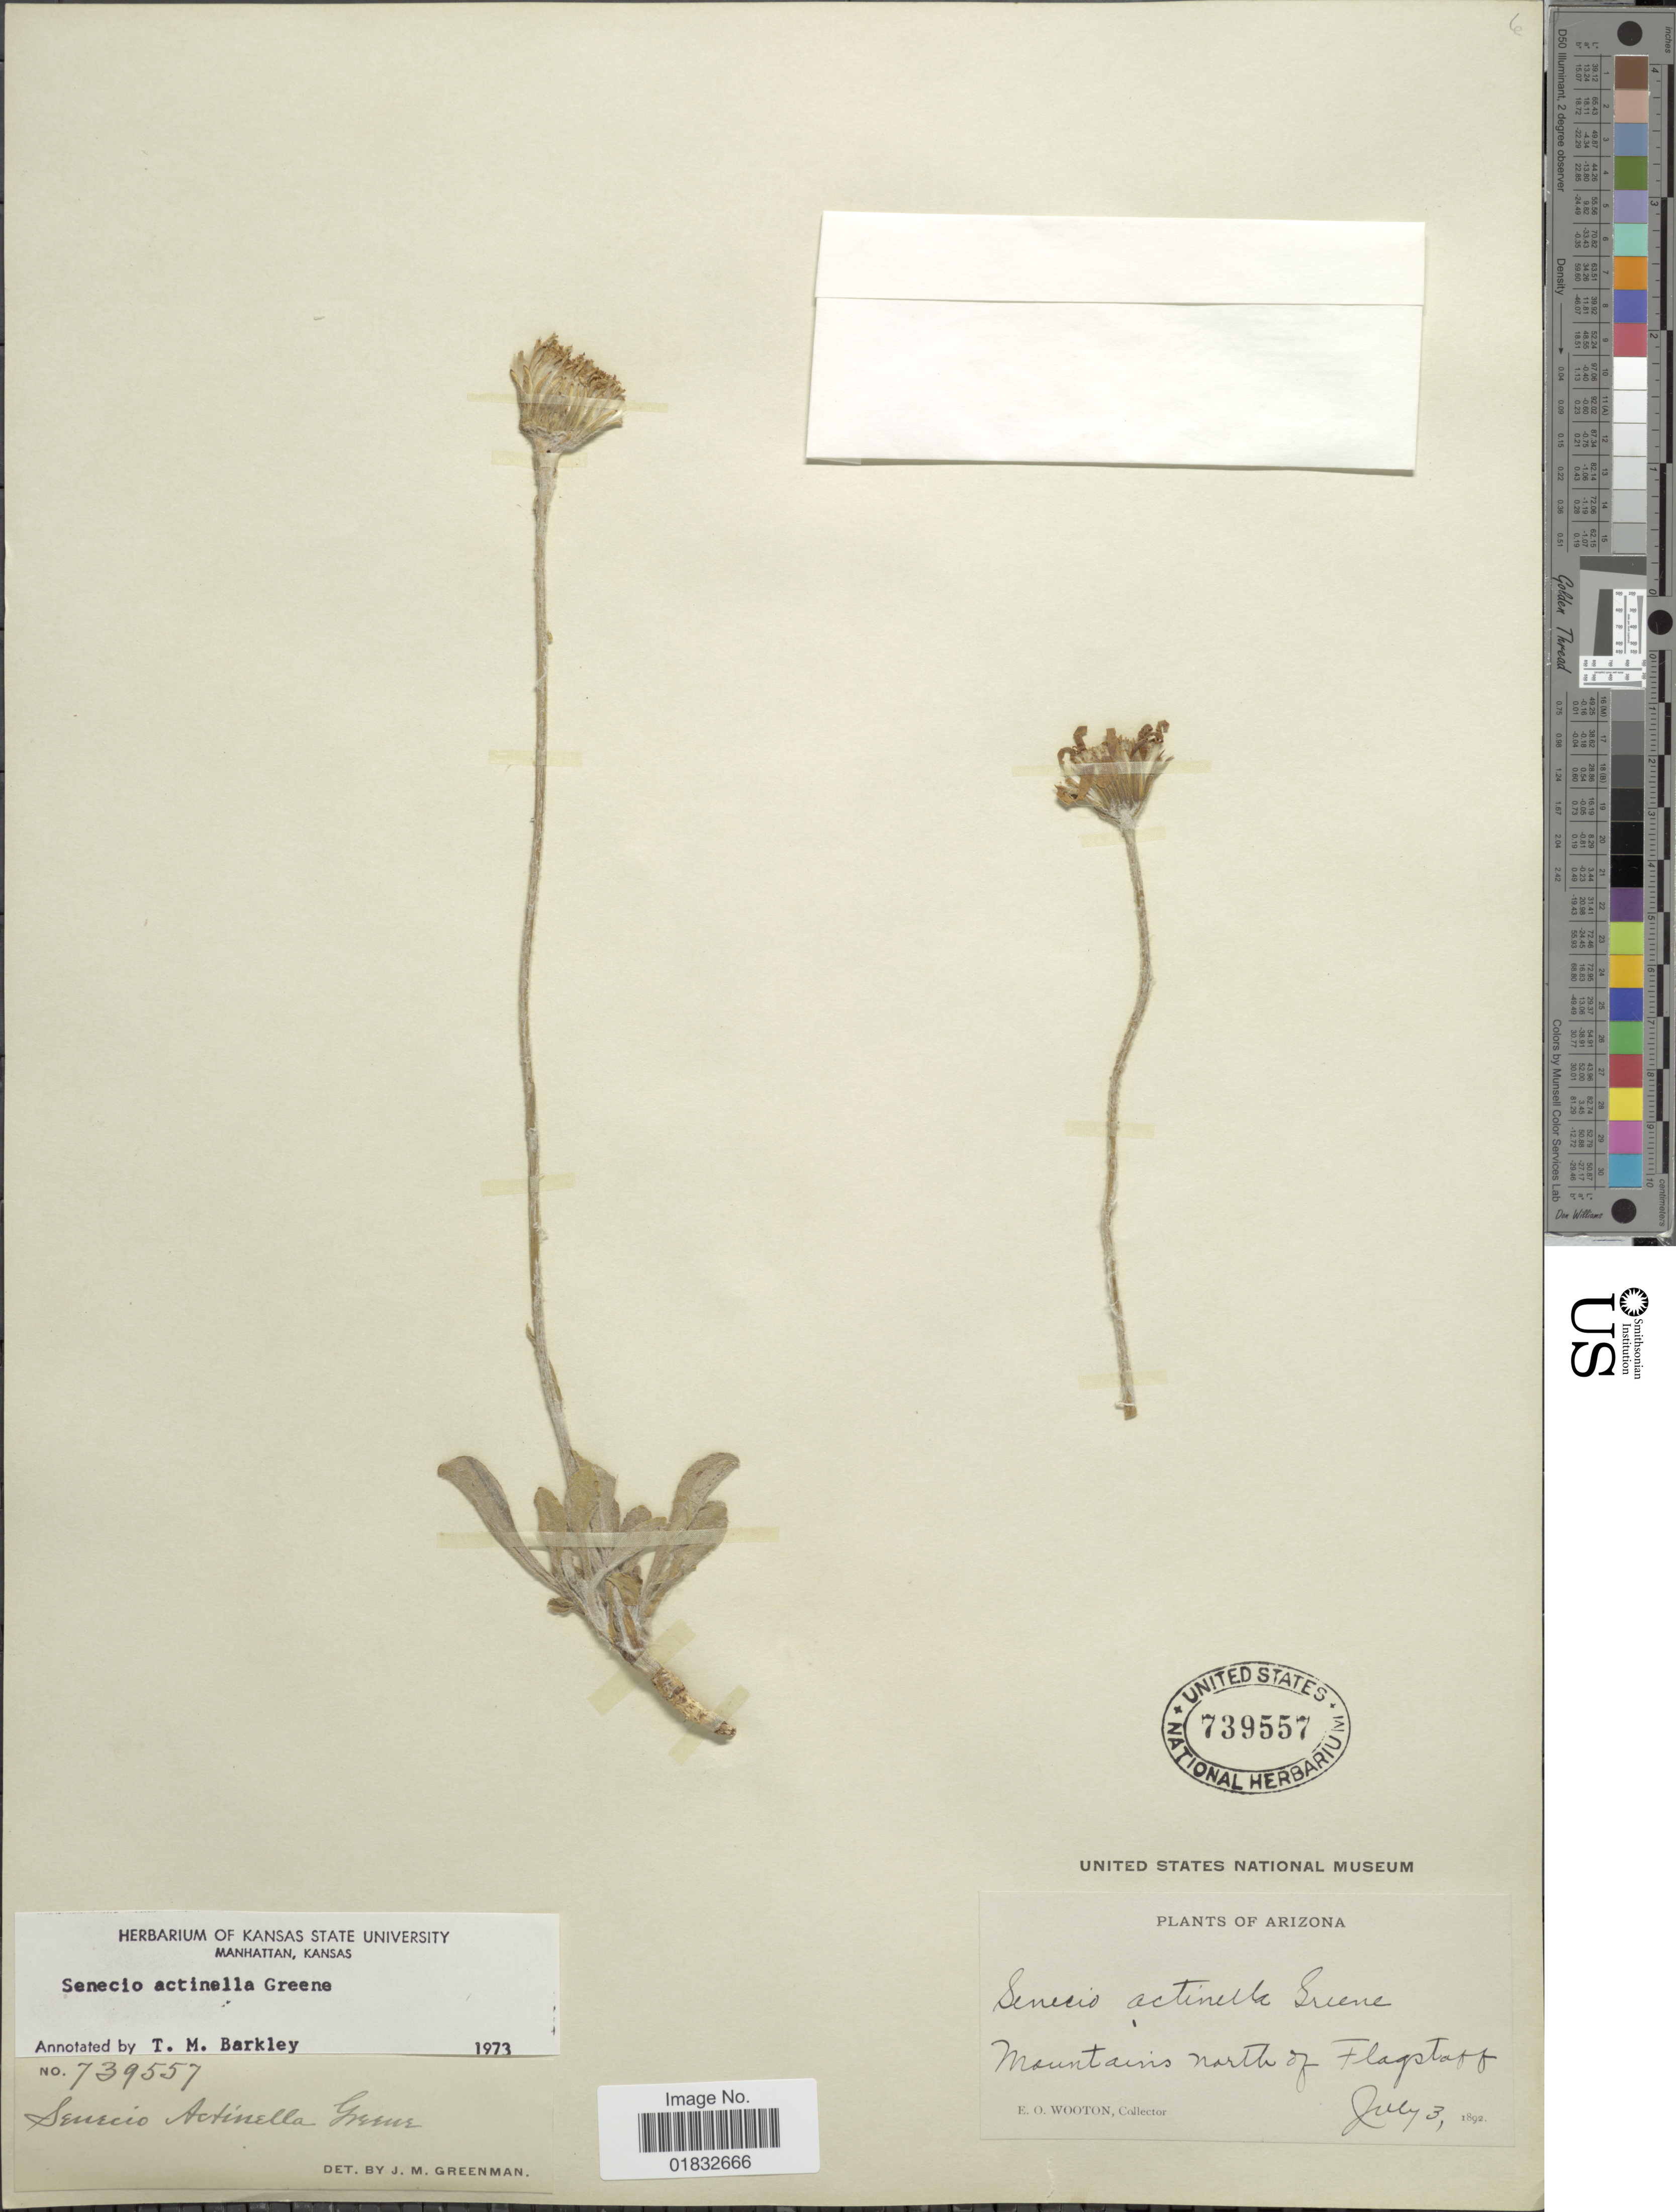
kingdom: Plantae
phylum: Tracheophyta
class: Magnoliopsida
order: Asterales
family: Asteraceae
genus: Senecio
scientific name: Senecio actinella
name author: Greene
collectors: E. O. Wooton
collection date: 1892-07-03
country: United States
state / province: Arizona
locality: Mountains north of Flagstaff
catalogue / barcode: US 739557